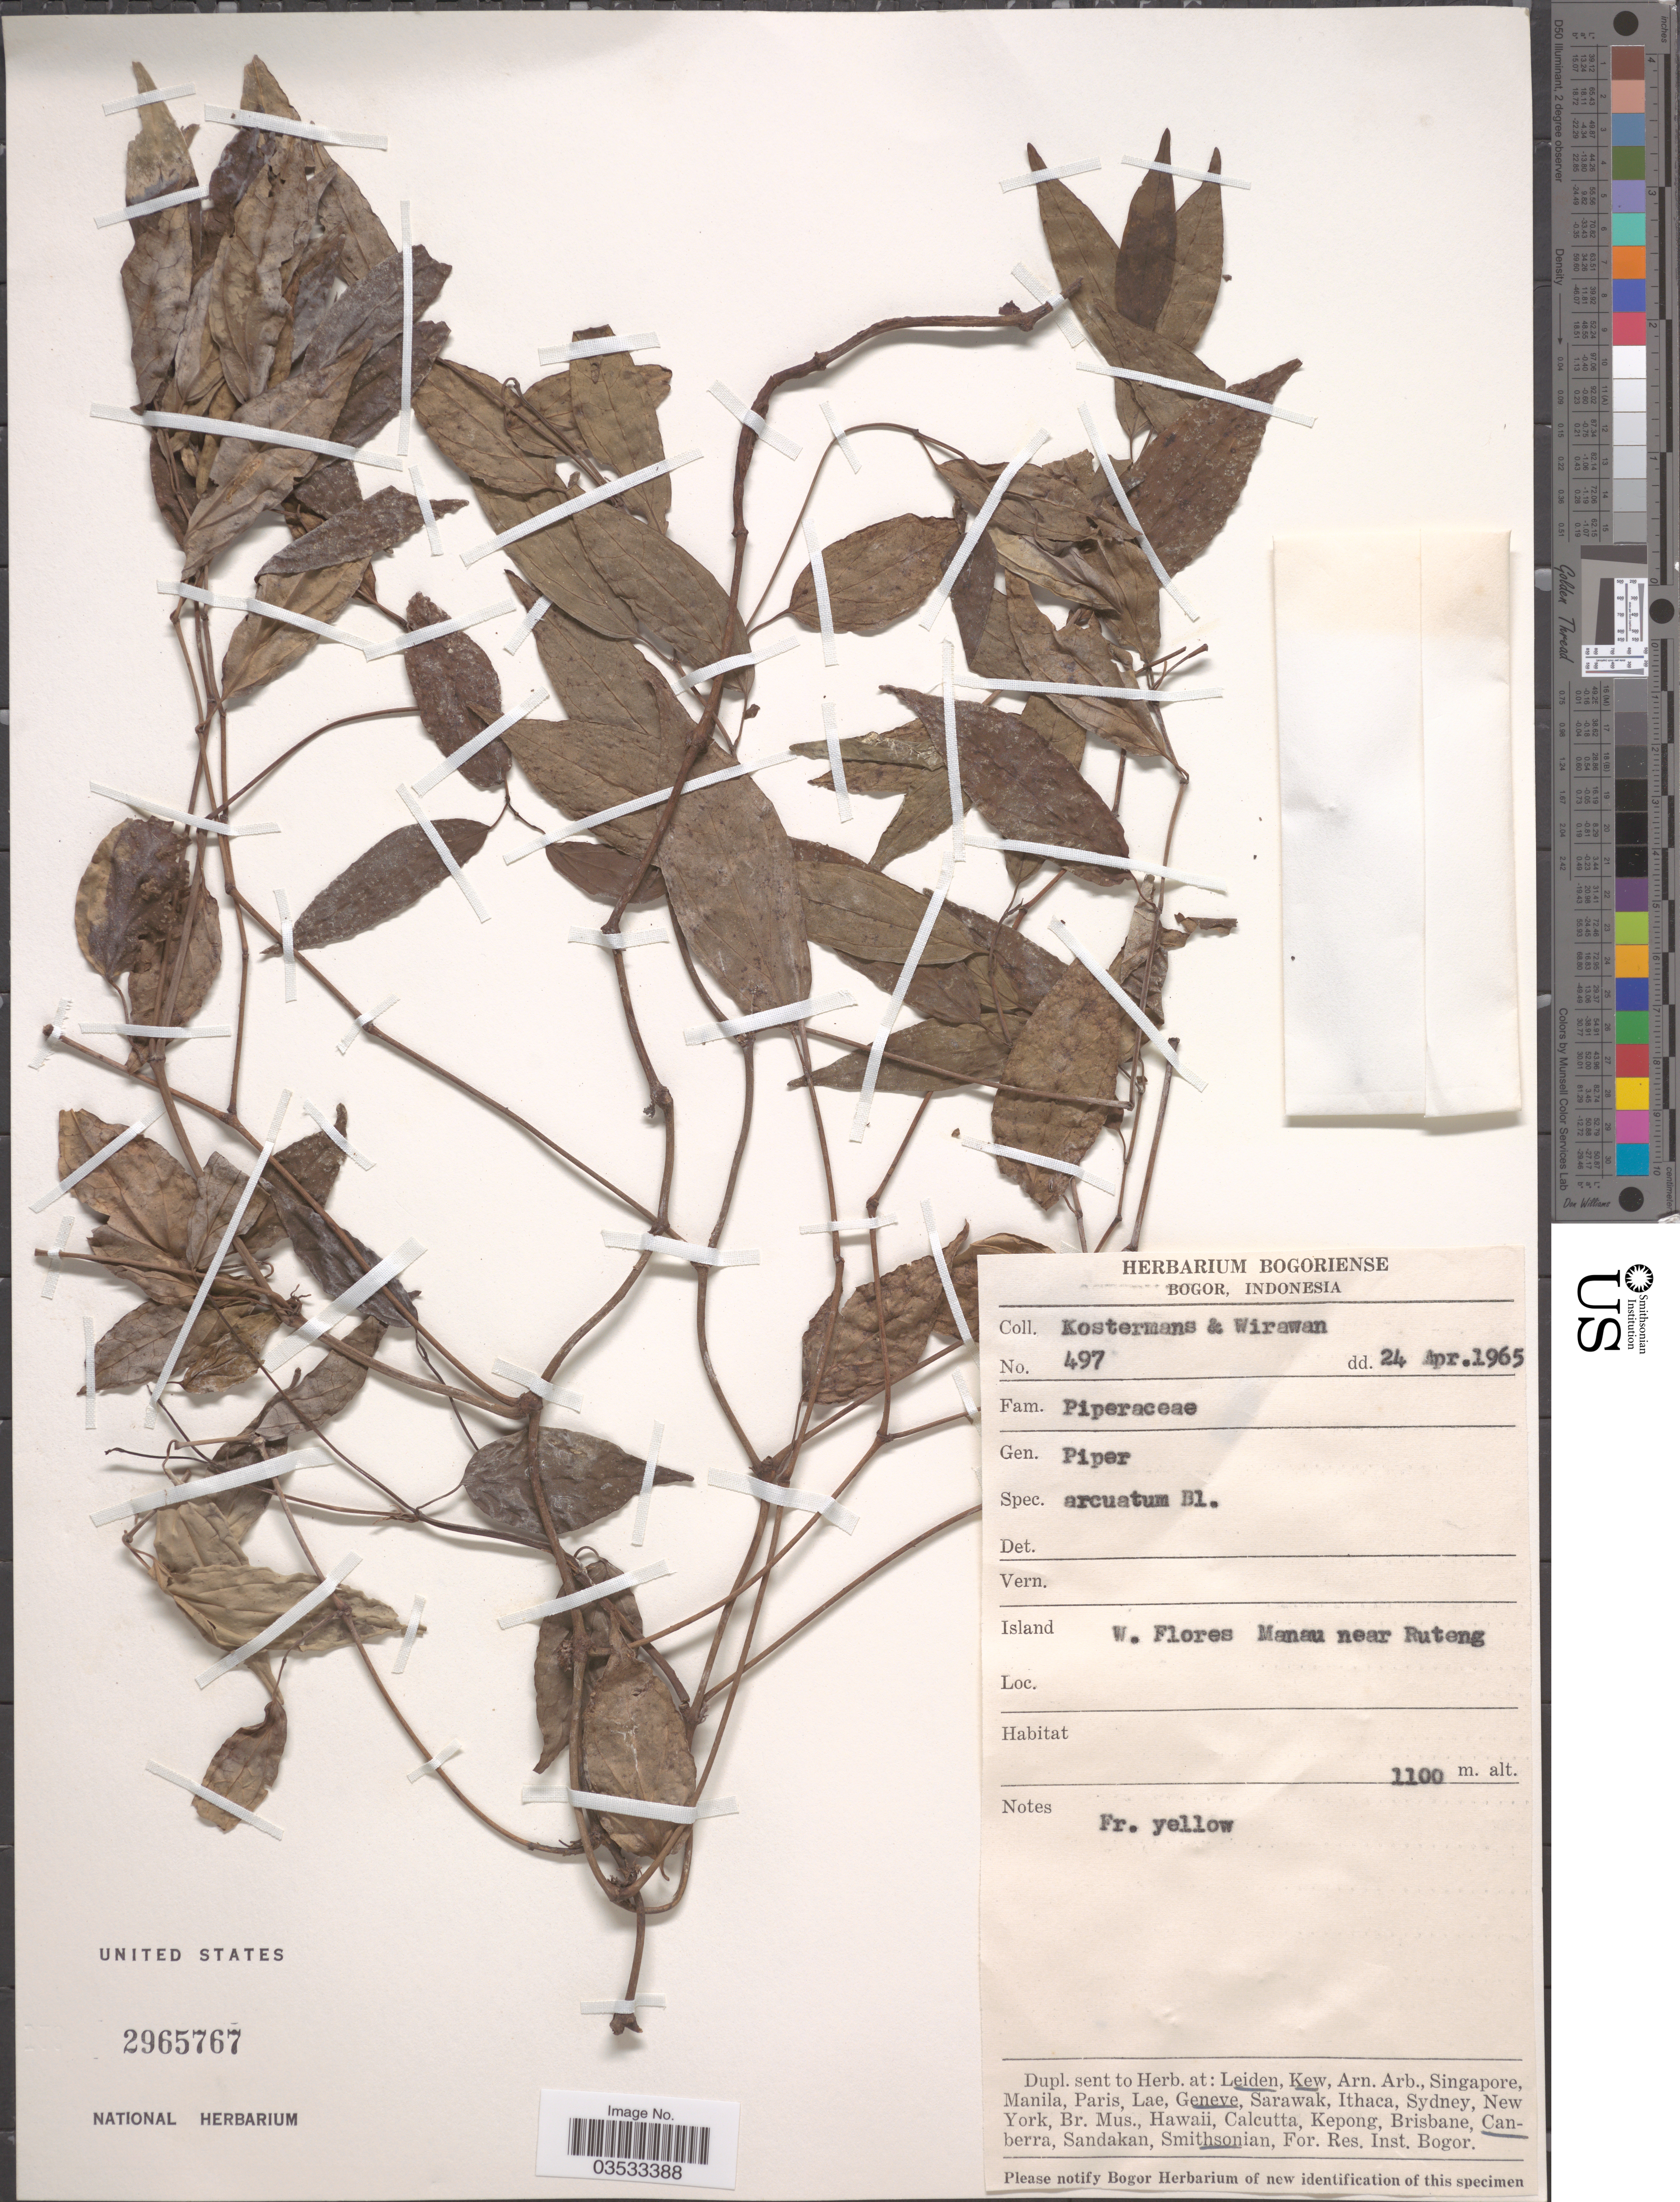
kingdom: Plantae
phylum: Tracheophyta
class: Magnoliopsida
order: Piperales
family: Piperaceae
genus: Piper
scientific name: Piper arcuatum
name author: C. Presl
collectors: Kostermans & -. Wirawan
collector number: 497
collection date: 1965-04-24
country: Indonesia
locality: W. Flores Manau near Ruteng.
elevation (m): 1100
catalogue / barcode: US 2965767